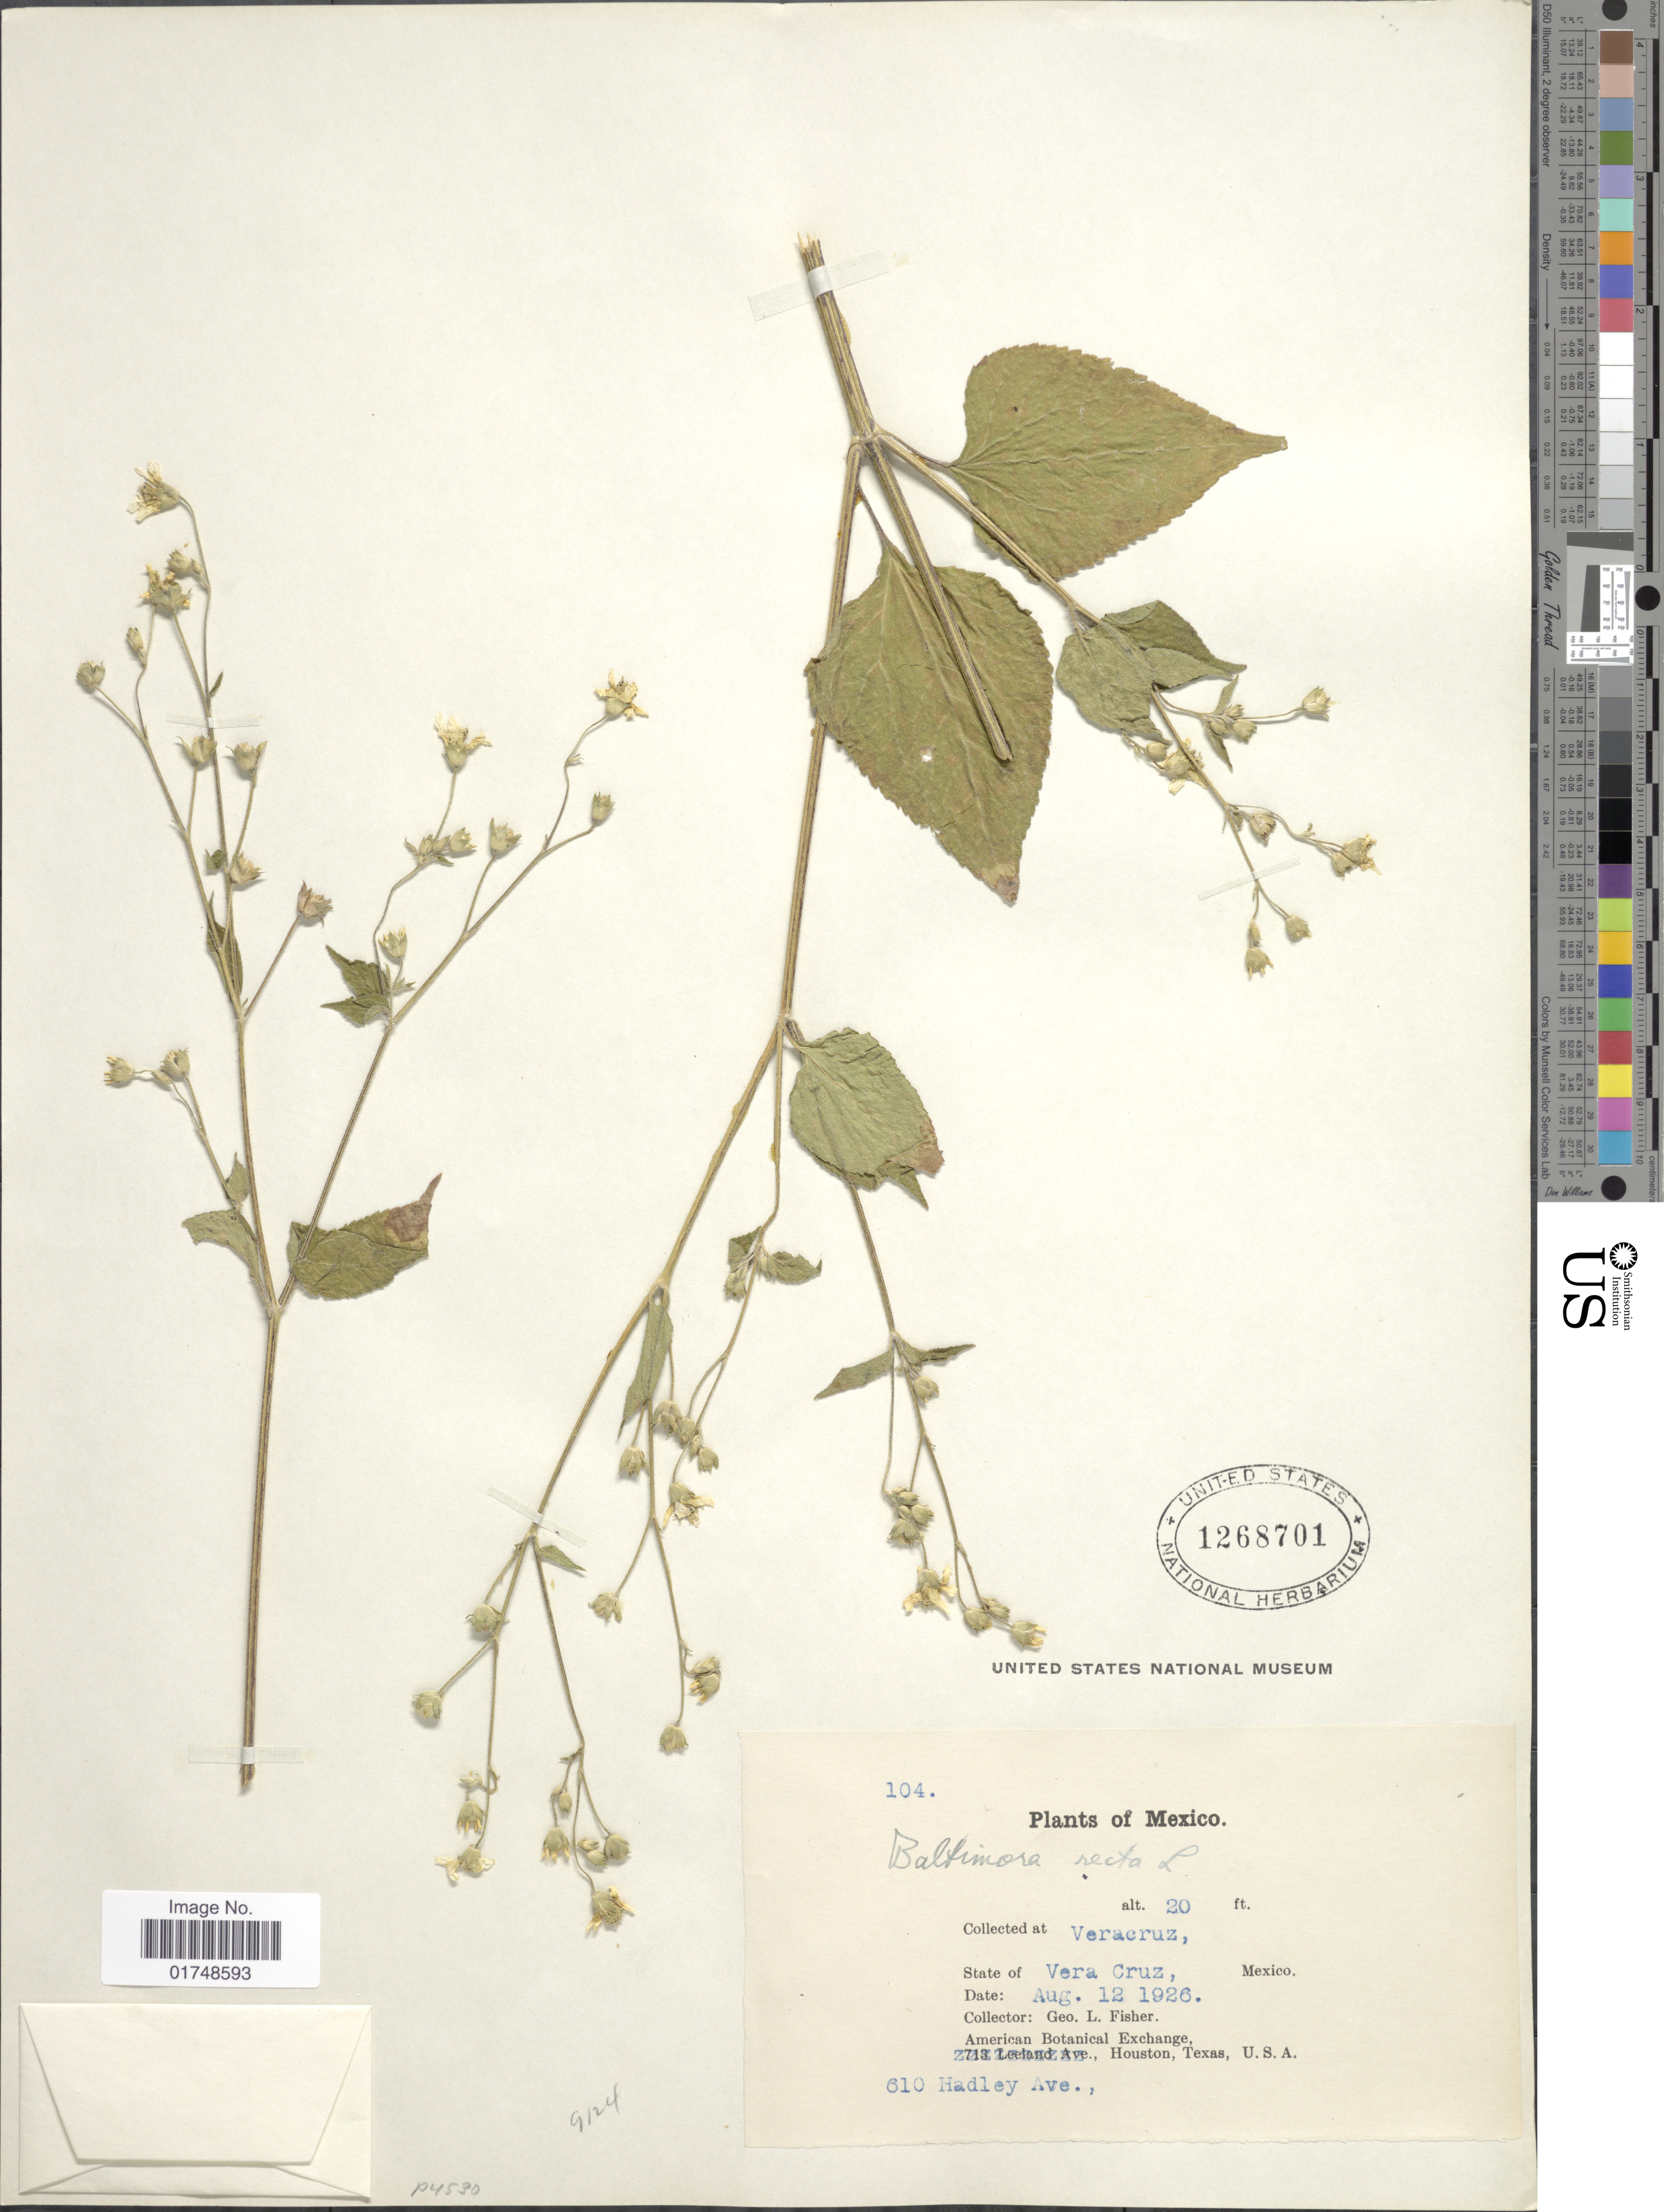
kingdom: Plantae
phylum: Tracheophyta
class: Magnoliopsida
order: Asterales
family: Asteraceae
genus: Baltimora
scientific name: Baltimora recta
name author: L.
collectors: G. L. Fisher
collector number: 104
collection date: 1926-08-12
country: Mexico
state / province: Veracruz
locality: State of Veracruz Llave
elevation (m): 6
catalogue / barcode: US 1268701